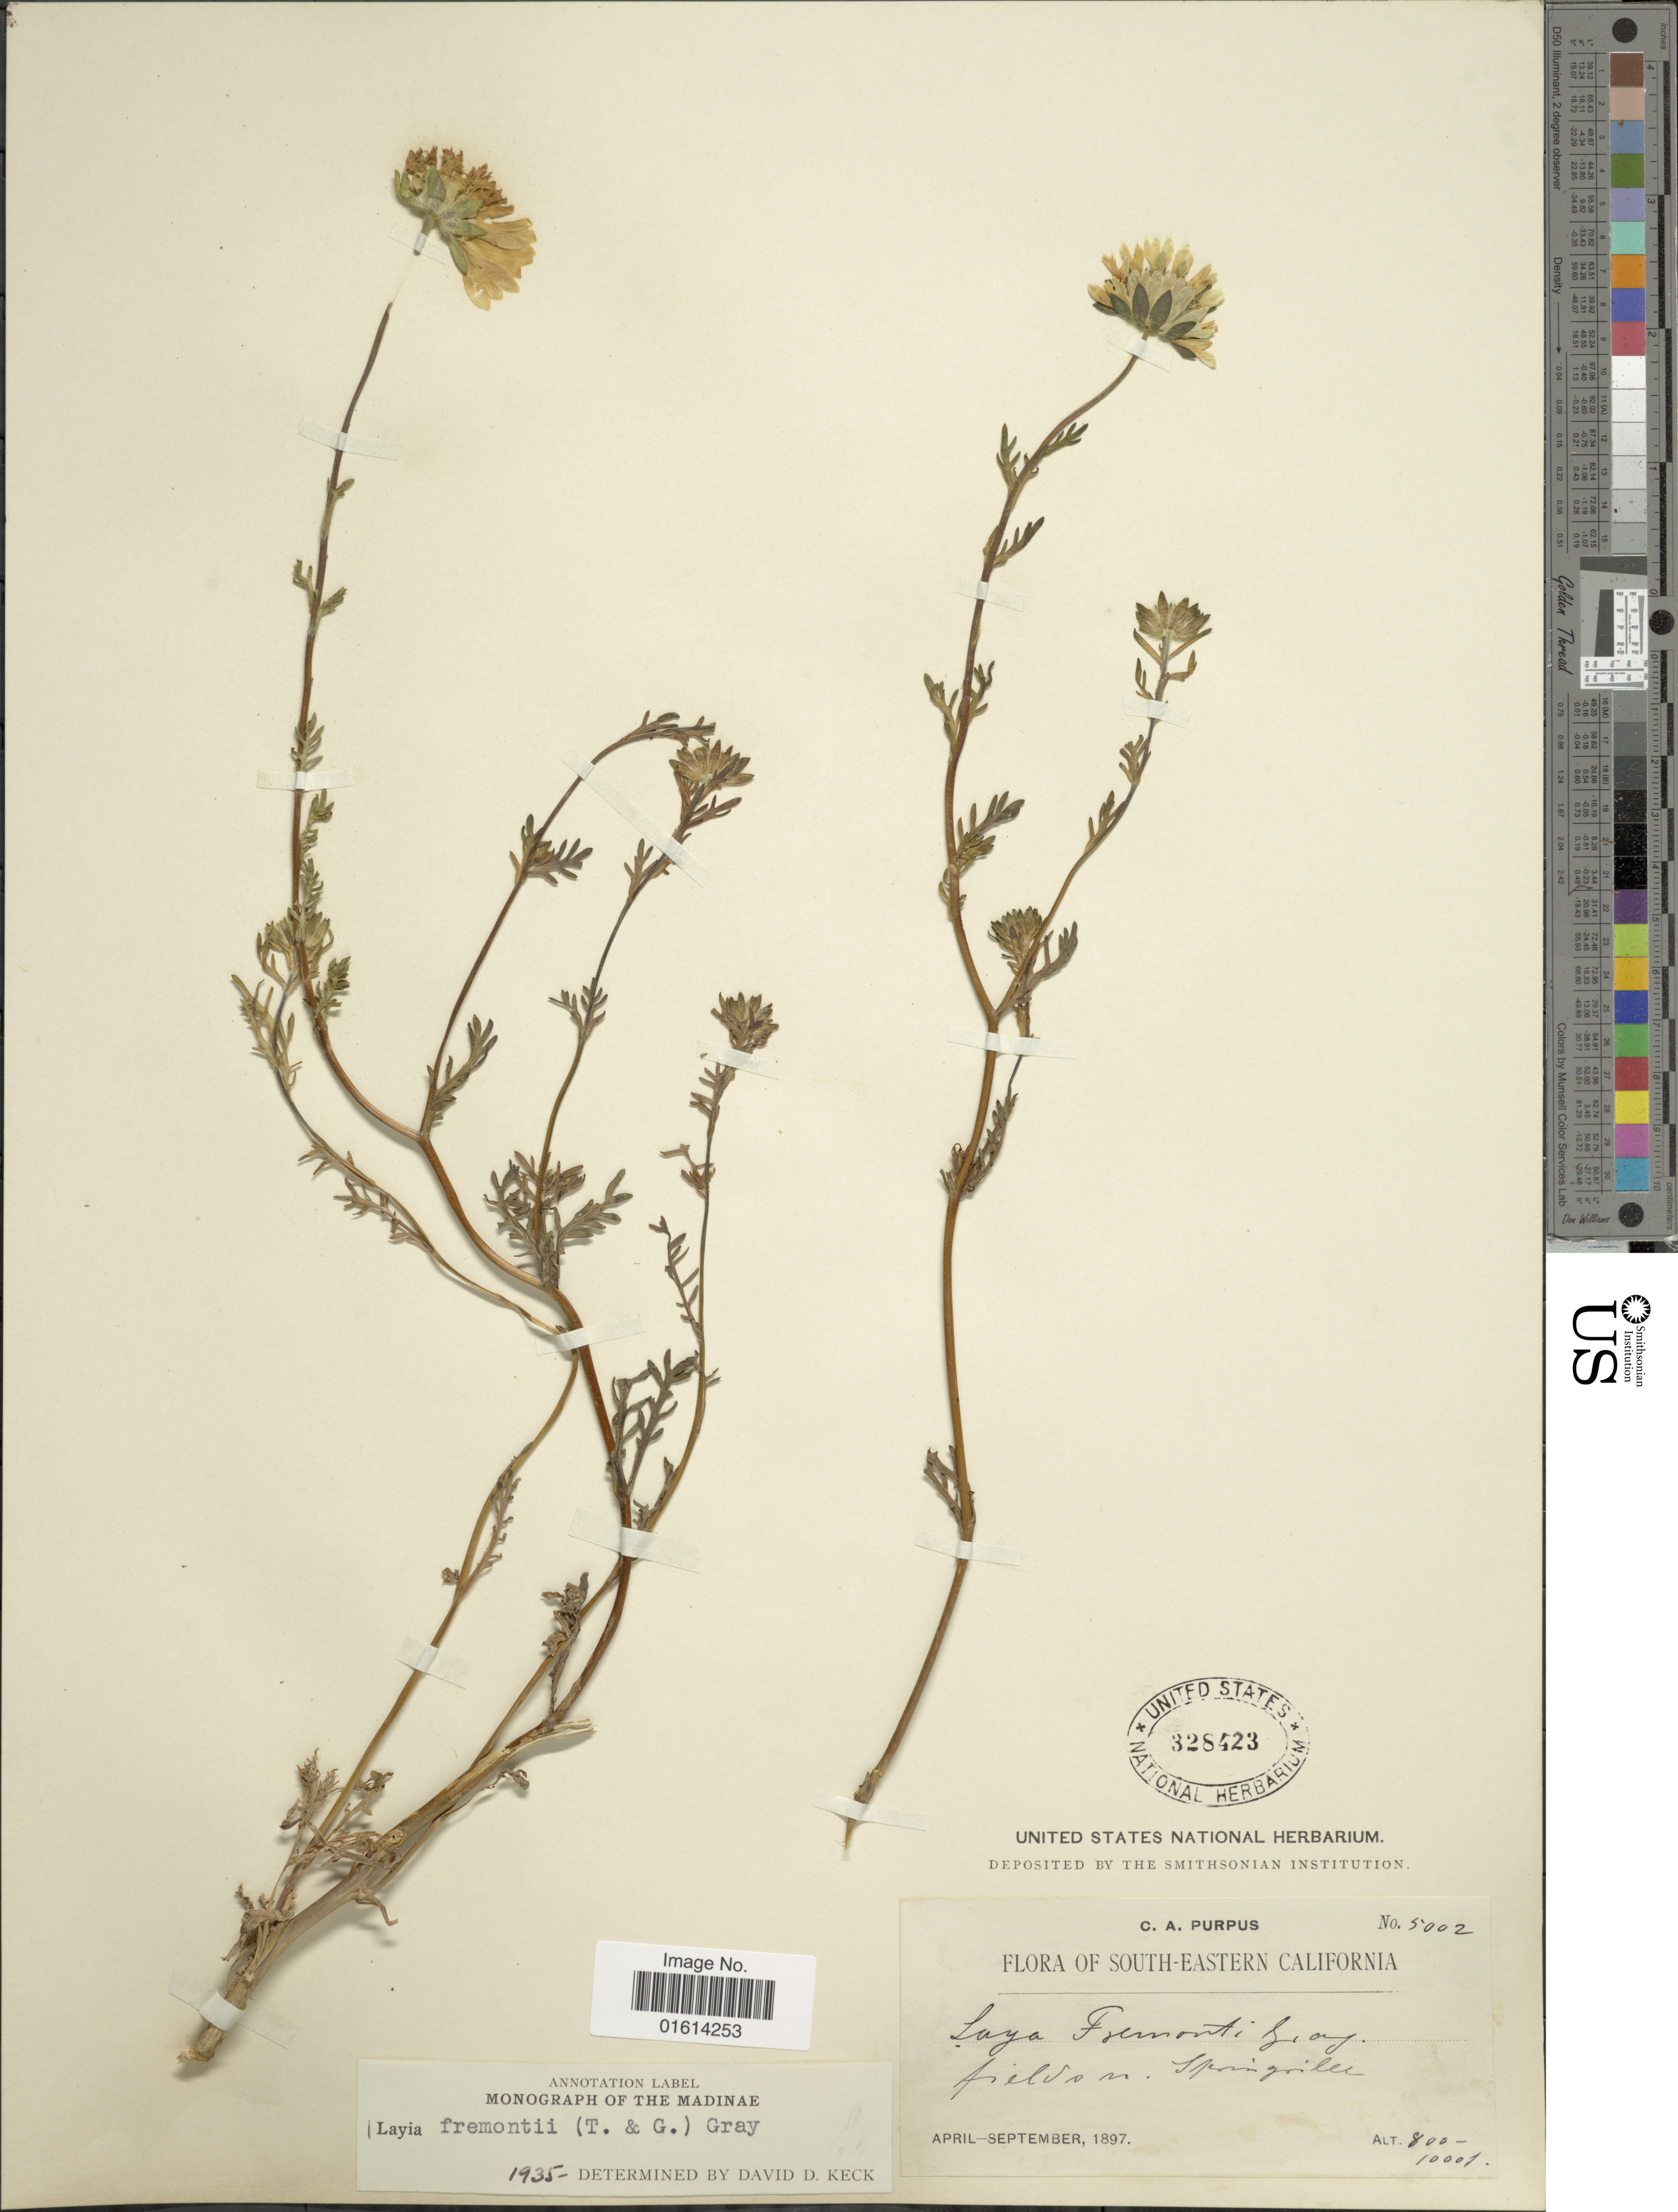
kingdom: Plantae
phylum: Tracheophyta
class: Magnoliopsida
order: Asterales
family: Asteraceae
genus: Layia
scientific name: Layia fremontii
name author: A. Gray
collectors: C. A. Purpus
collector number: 5002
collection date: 1897-04/1897-09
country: United States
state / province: California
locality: South-Eastern California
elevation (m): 244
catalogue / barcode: US 328423